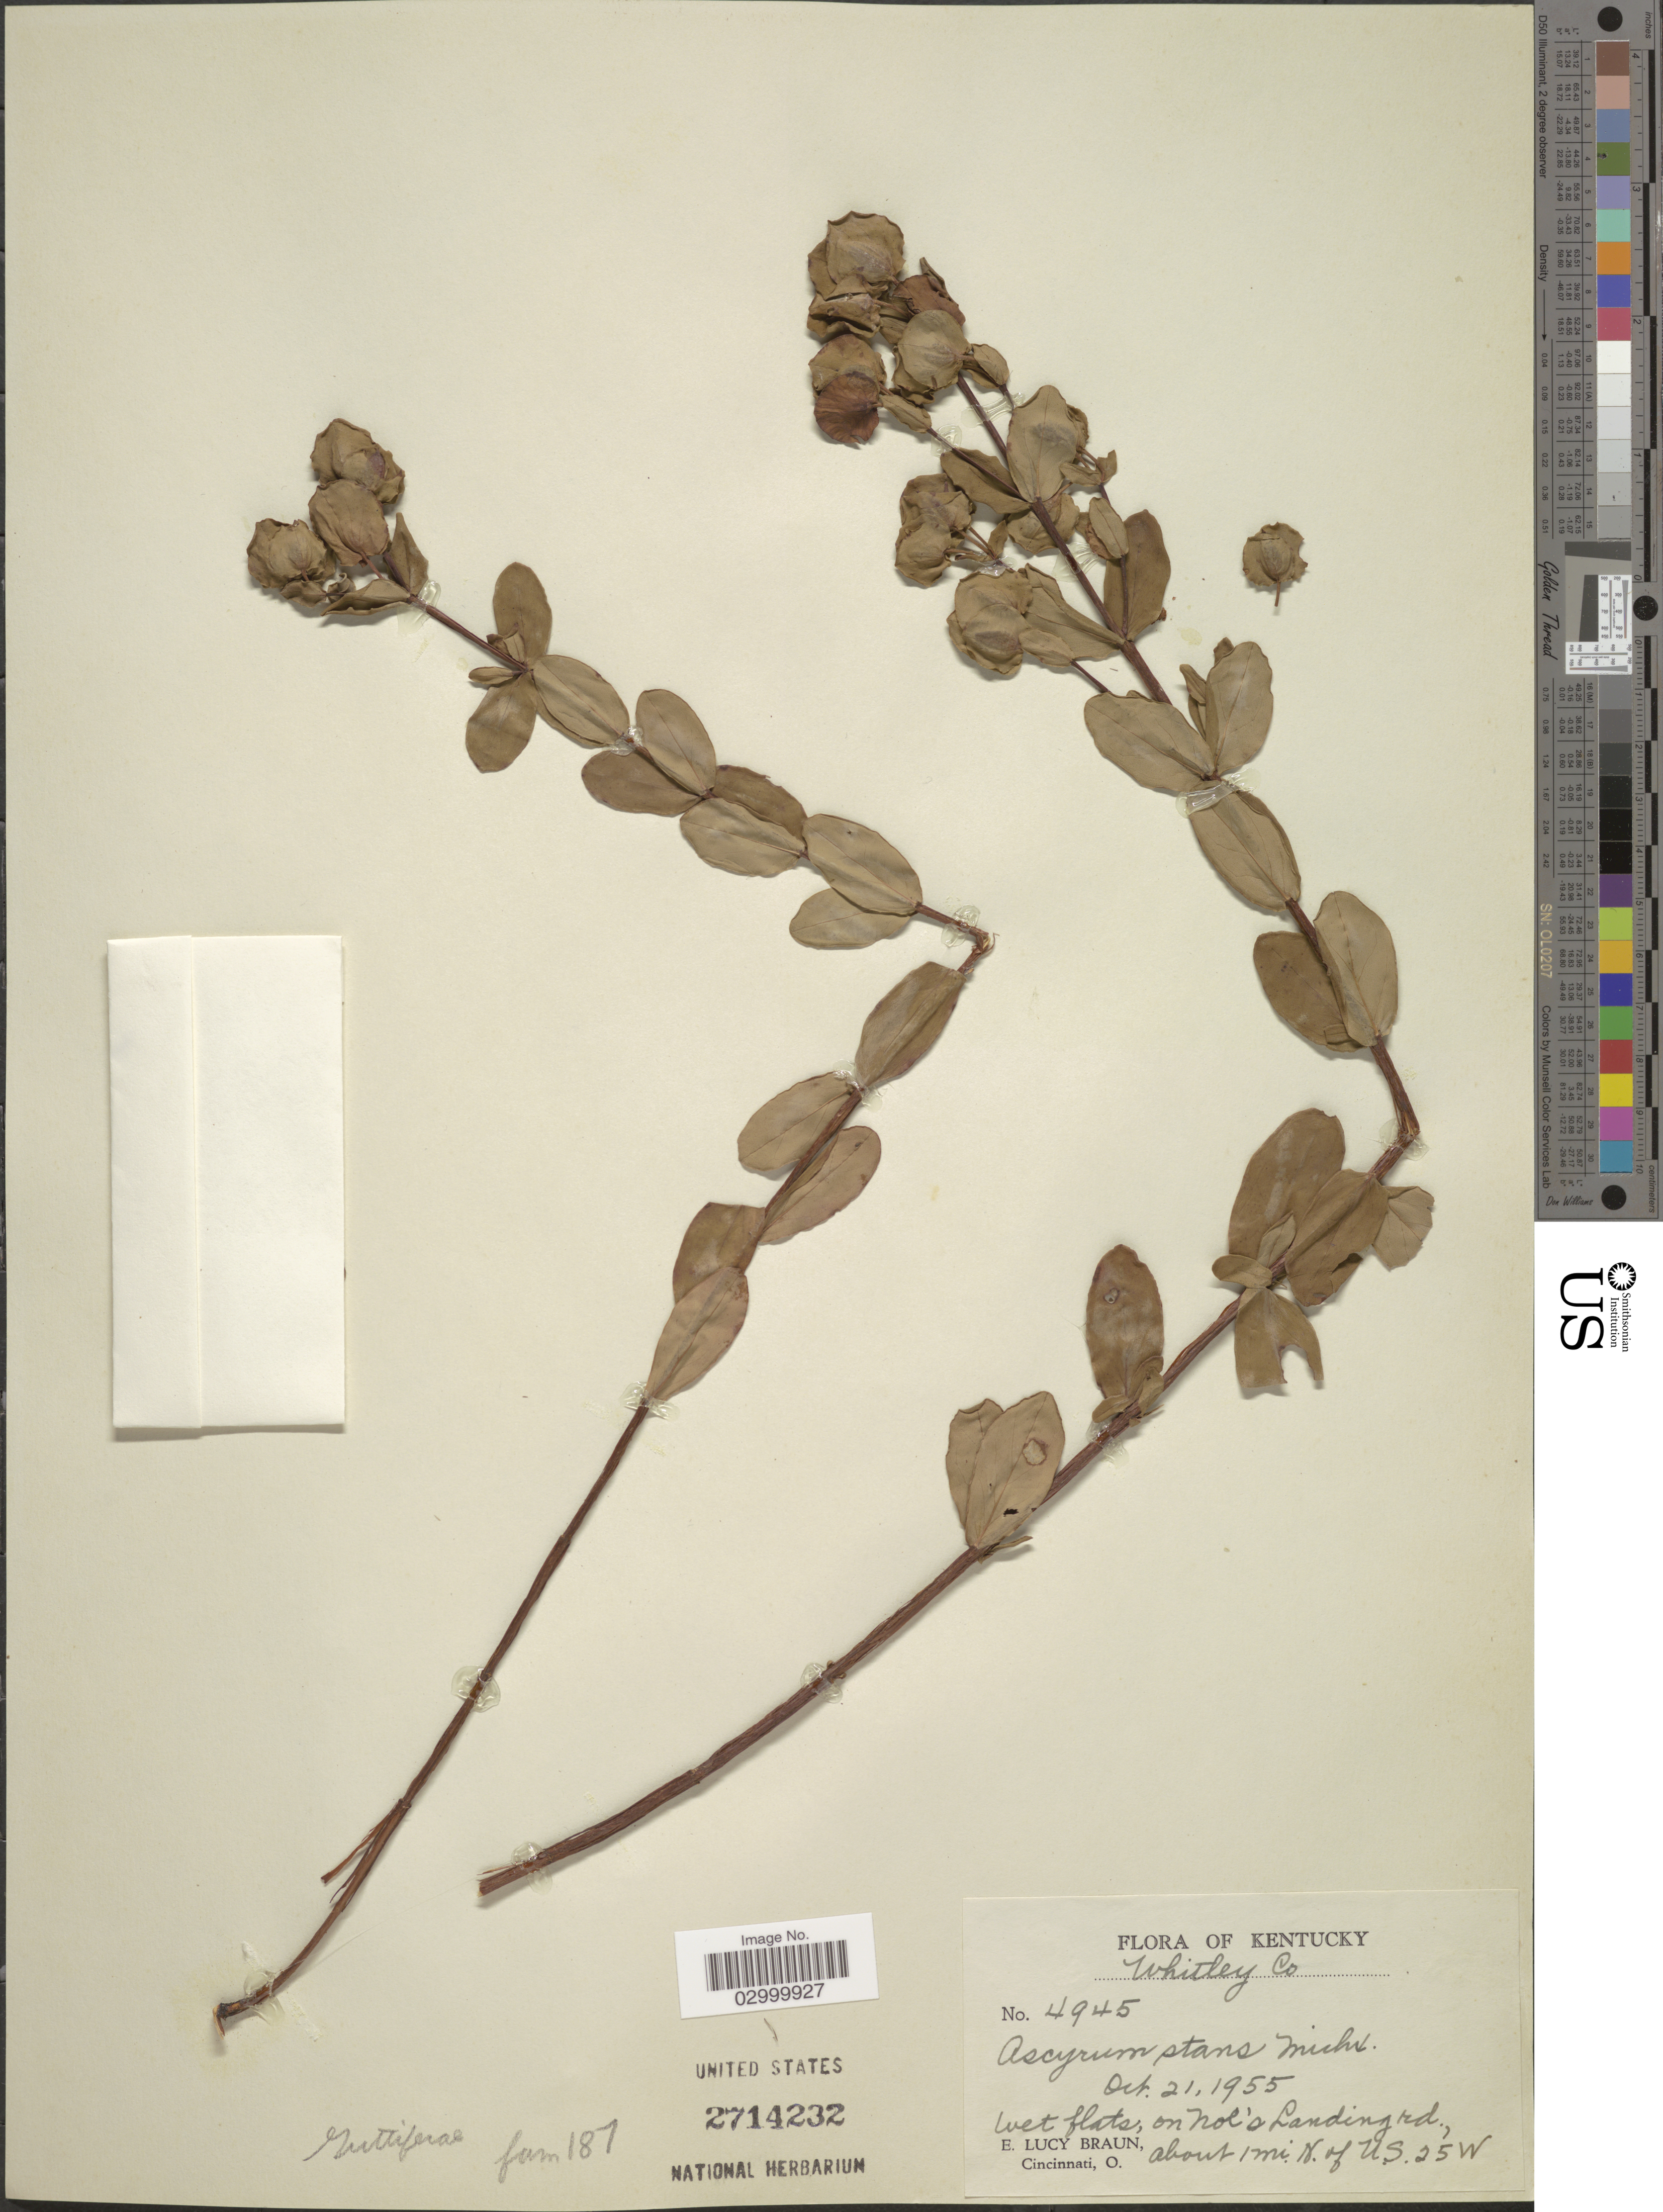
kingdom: Plantae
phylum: Tracheophyta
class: Magnoliopsida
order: Malpighiales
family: Hypericaceae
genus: Hypericum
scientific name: Hypericum crux-andreae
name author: (L.) Crantz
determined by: Strong, Mark T., (BOT), Smithsonian Institution - National Museum of Natural History (UNITED STATES)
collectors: E. L. Braun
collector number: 4945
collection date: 1955-10-21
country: United States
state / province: Kentucky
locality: Whitley Co. Wet flats, on Nol's Landing rd., about 1 mi. N. of US. 25 W.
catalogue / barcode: US 2714232